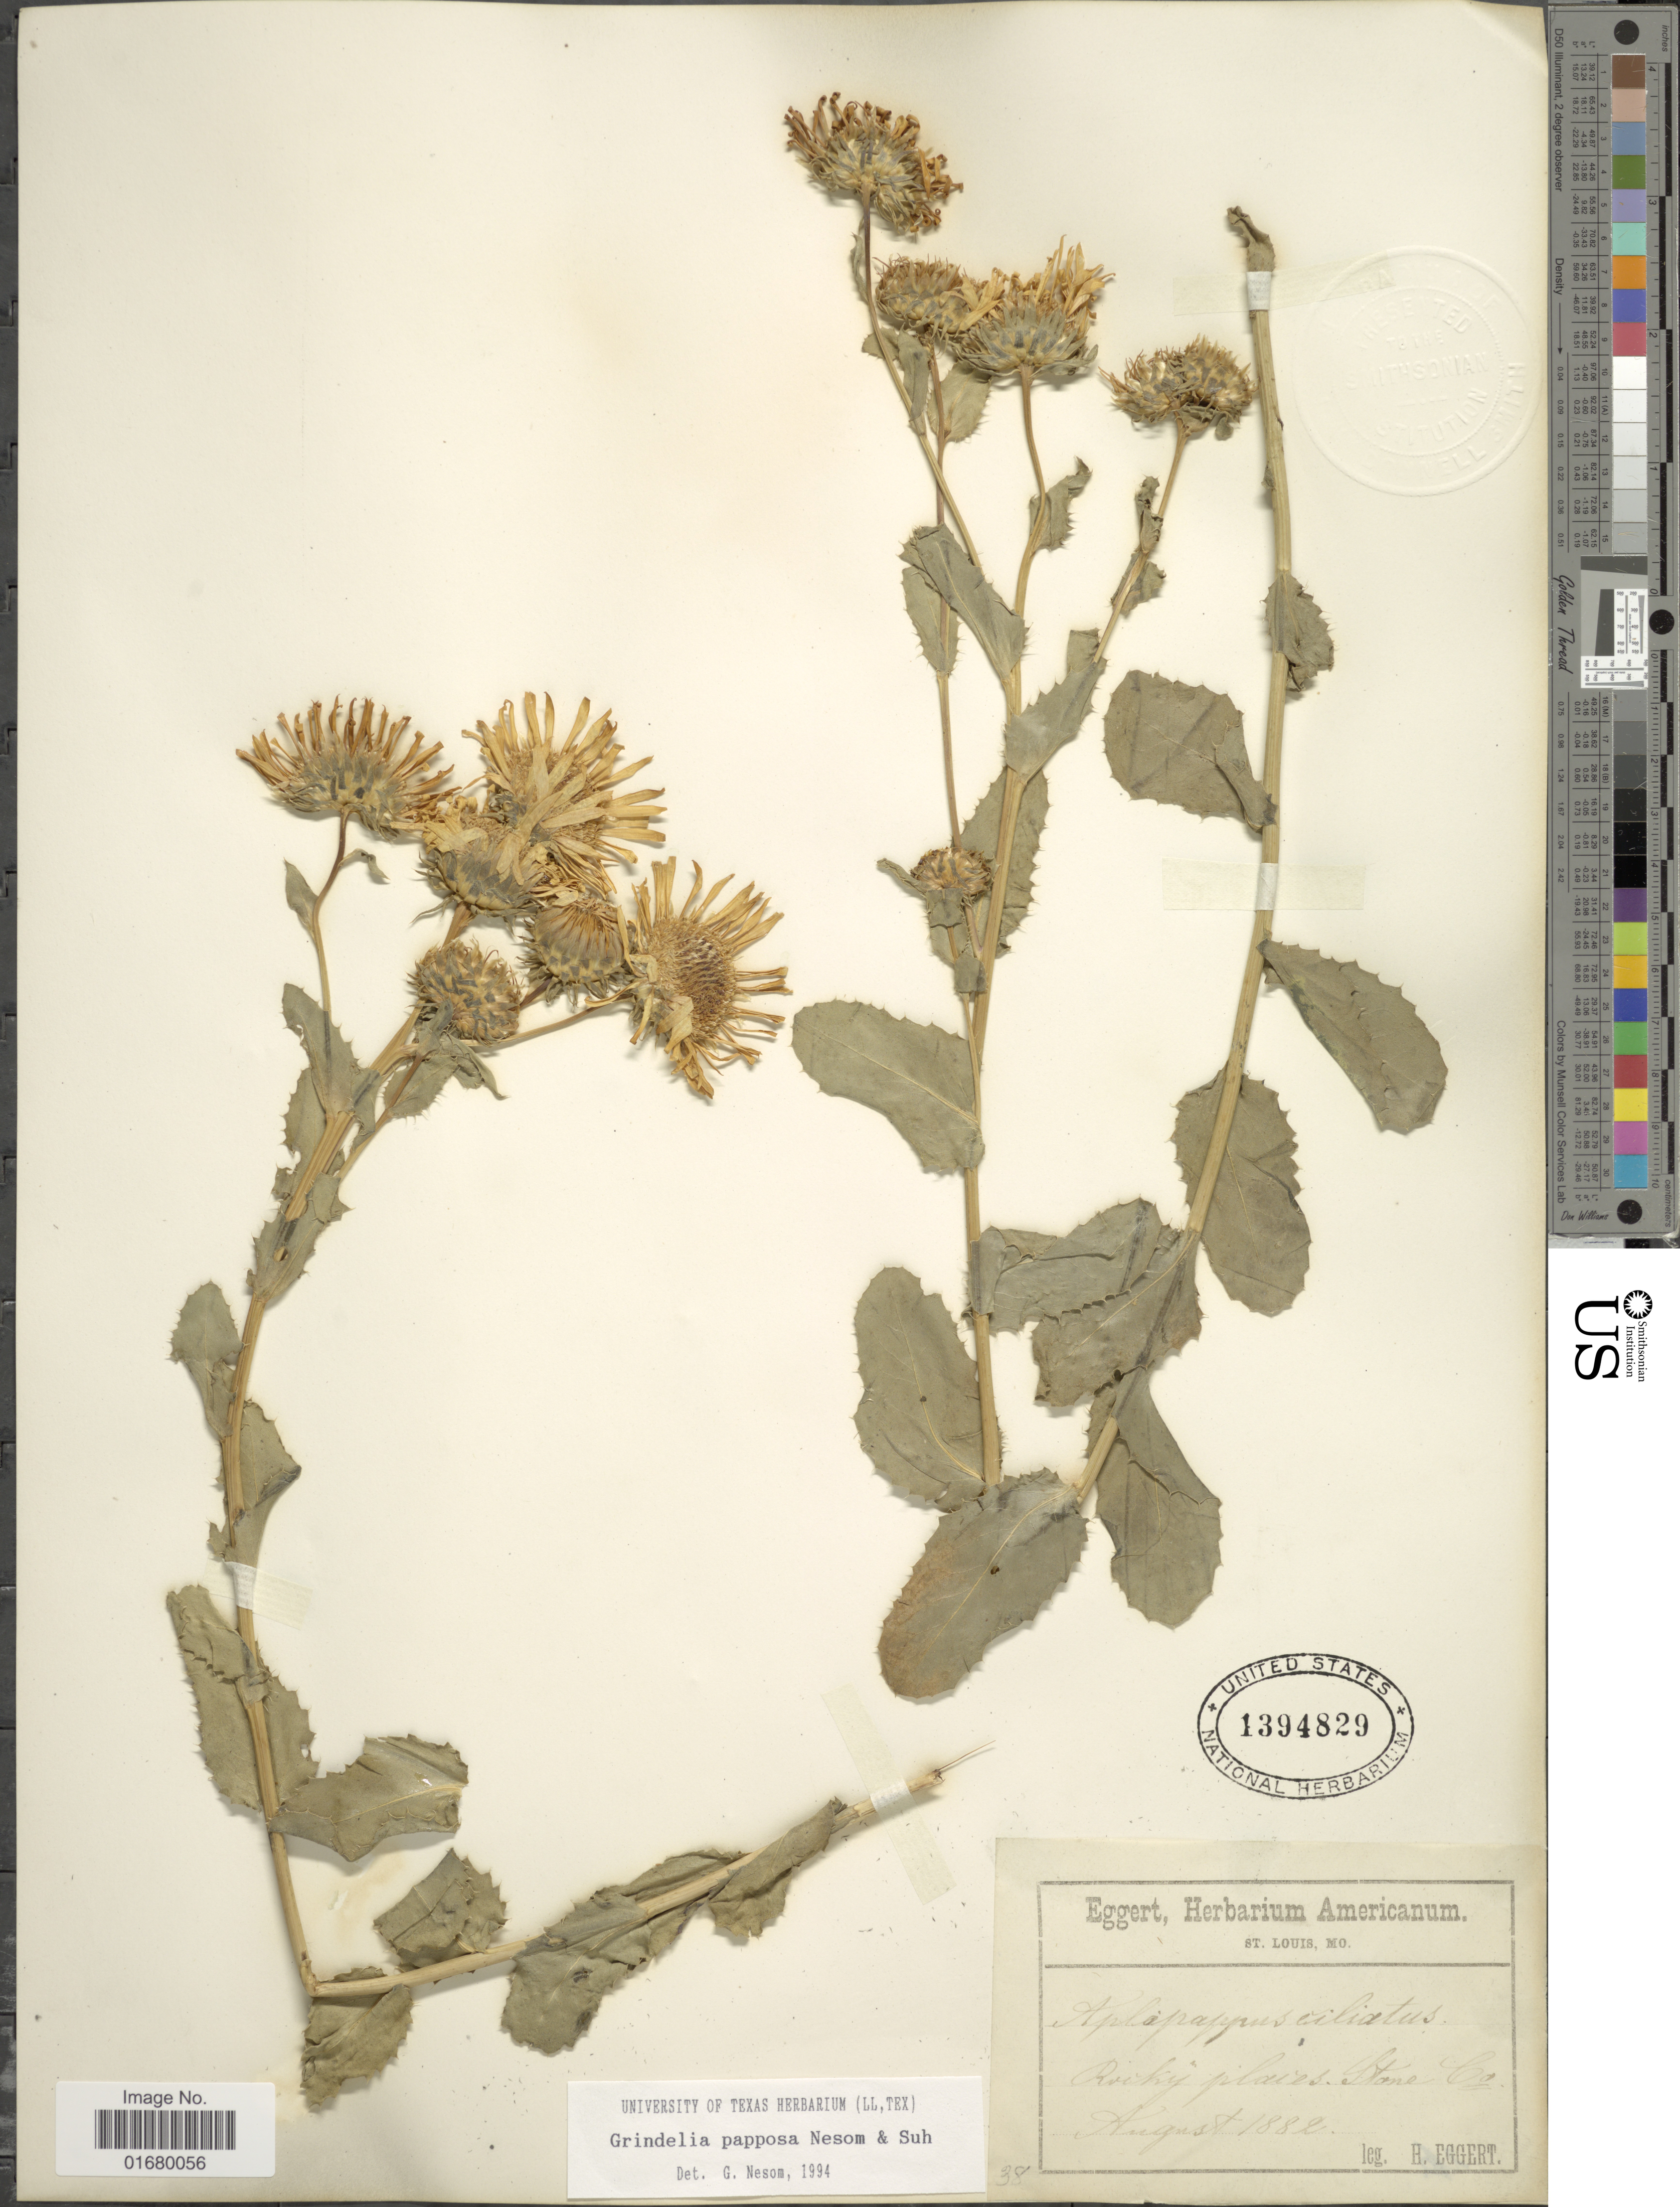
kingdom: Plantae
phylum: Tracheophyta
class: Magnoliopsida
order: Asterales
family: Asteraceae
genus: Grindelia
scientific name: Grindelia papposa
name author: G.L. Nesom & Suh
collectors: H. Eggert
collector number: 38*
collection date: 1882-08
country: United States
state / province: Missouri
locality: Rocky places, Stone Co.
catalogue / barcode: US 1394829